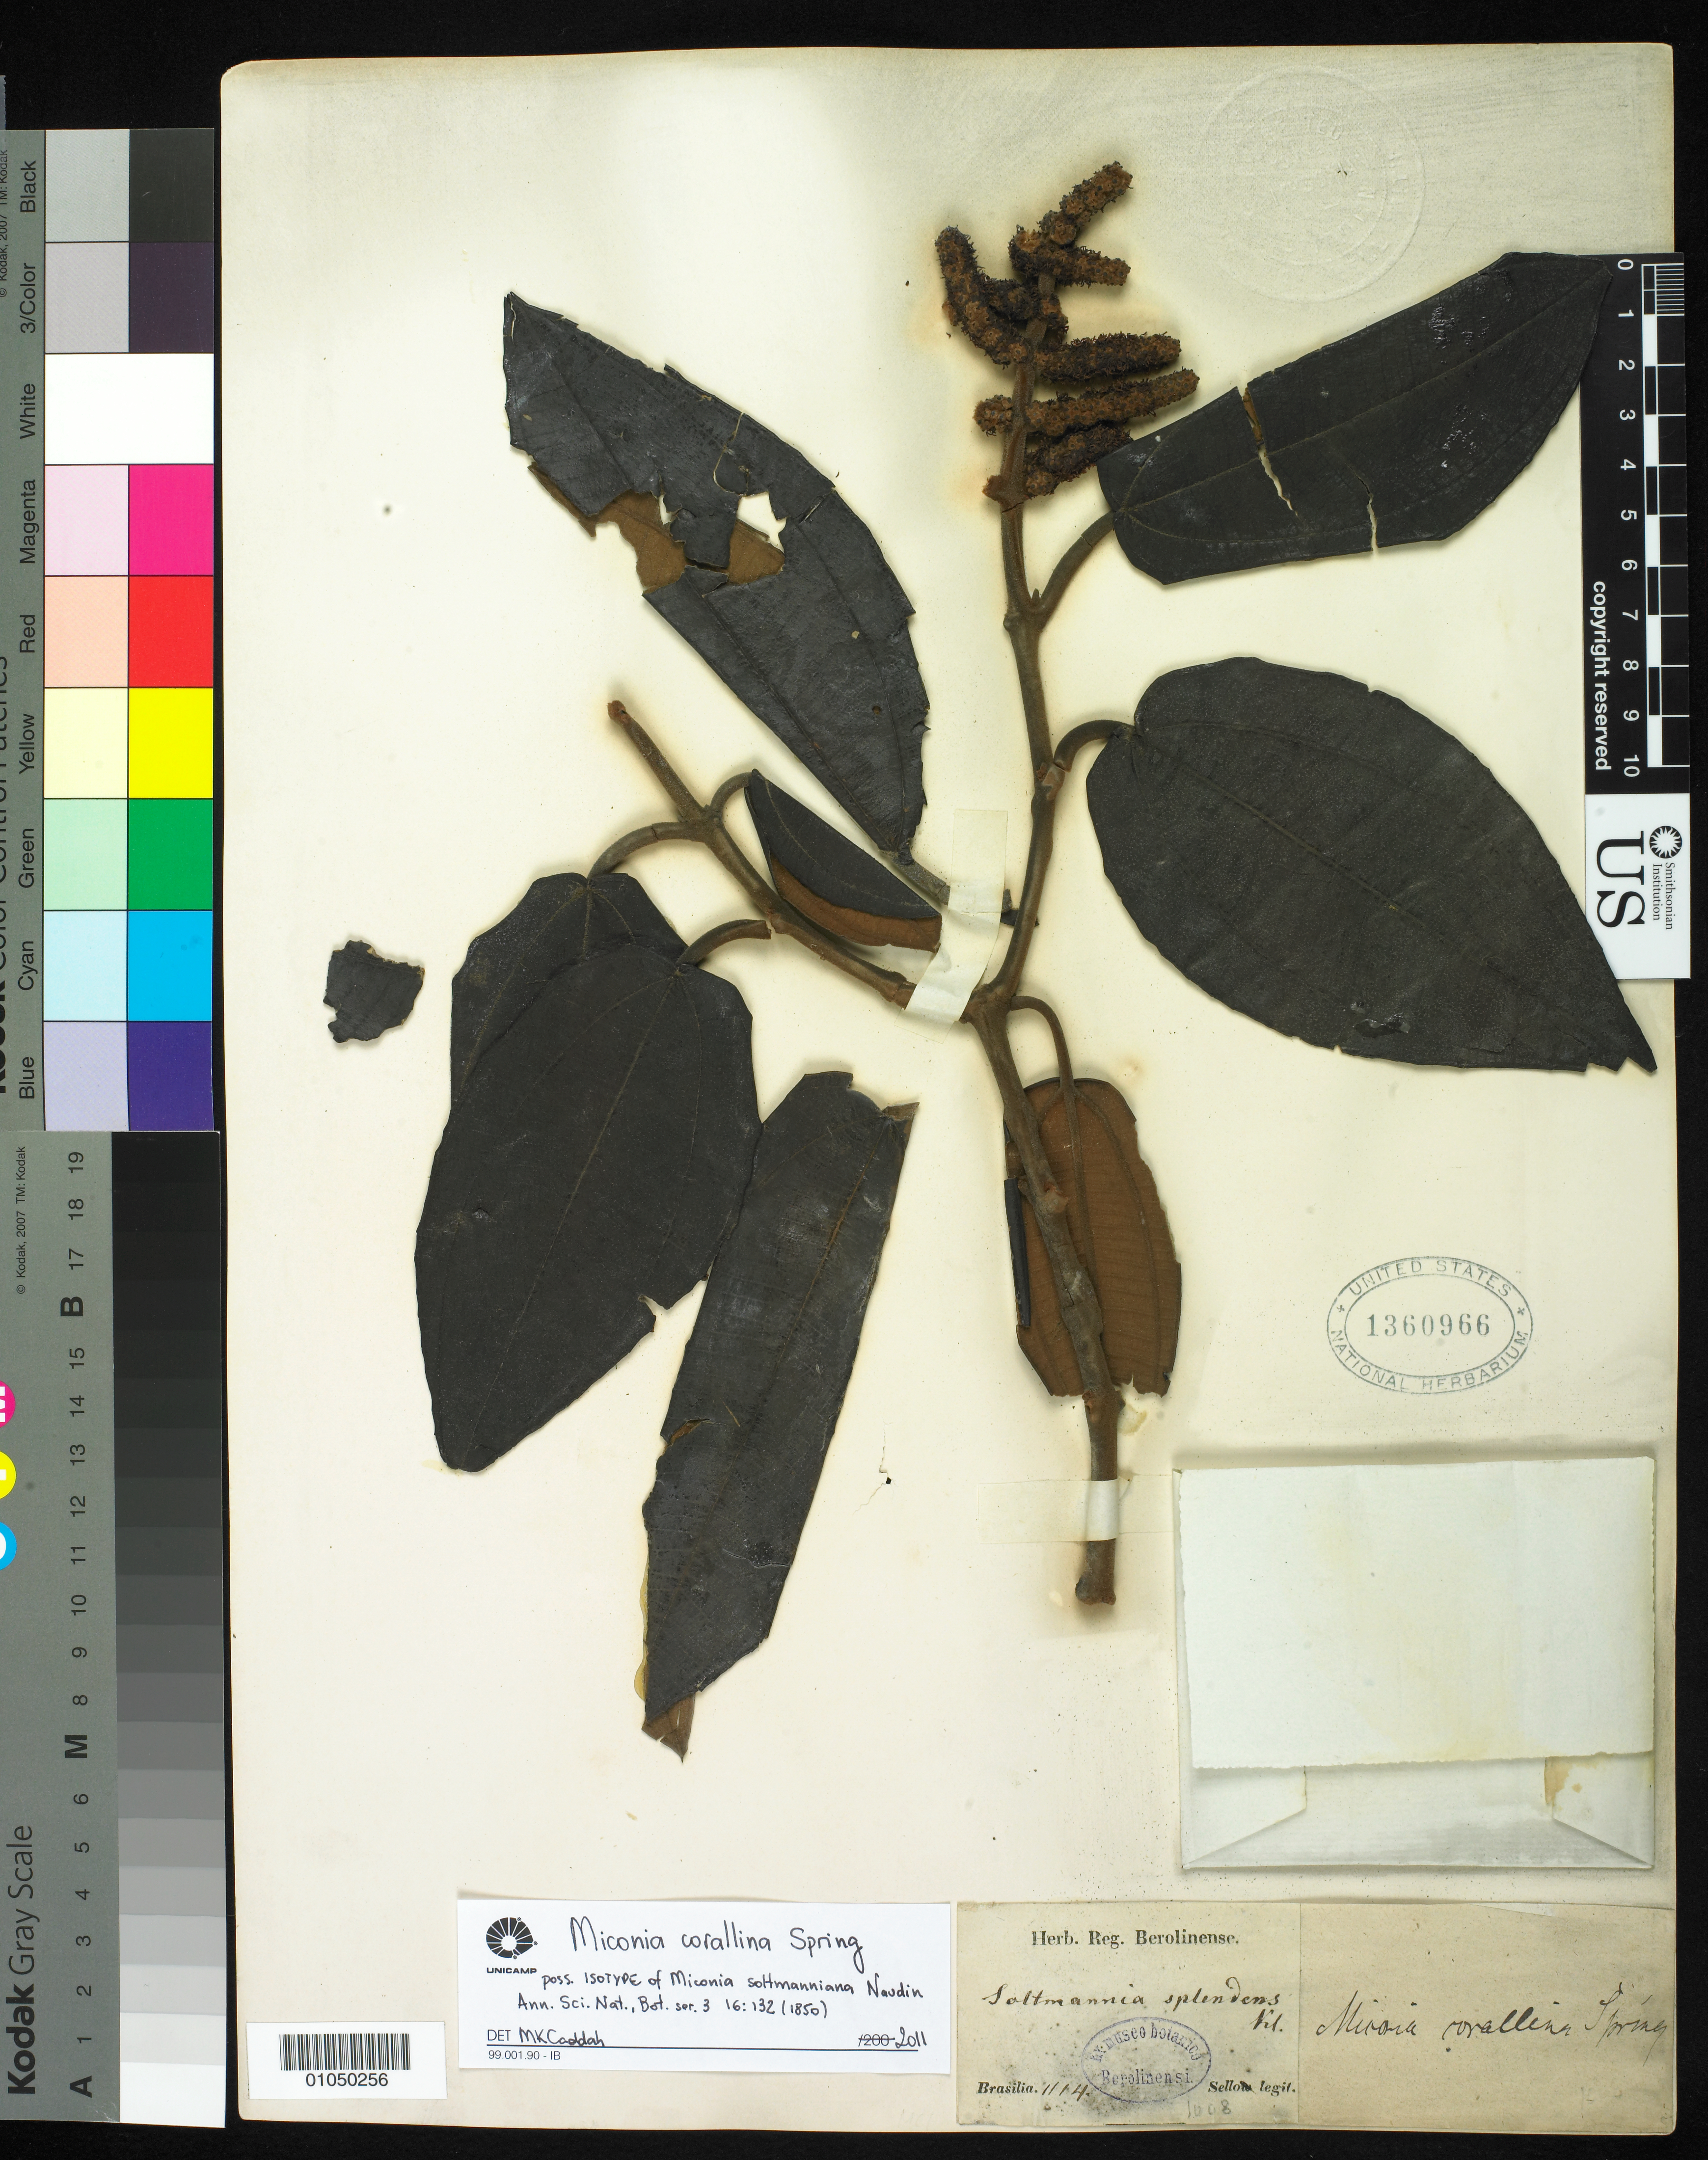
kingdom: Plantae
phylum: Tracheophyta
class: Magnoliopsida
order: Myrtales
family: Melastomataceae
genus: Miconia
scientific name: Miconia soltmanniana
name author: Naudin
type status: Possible Isotype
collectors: F. Sellow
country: Brazil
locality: "Brasilia".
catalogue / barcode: US 1360966